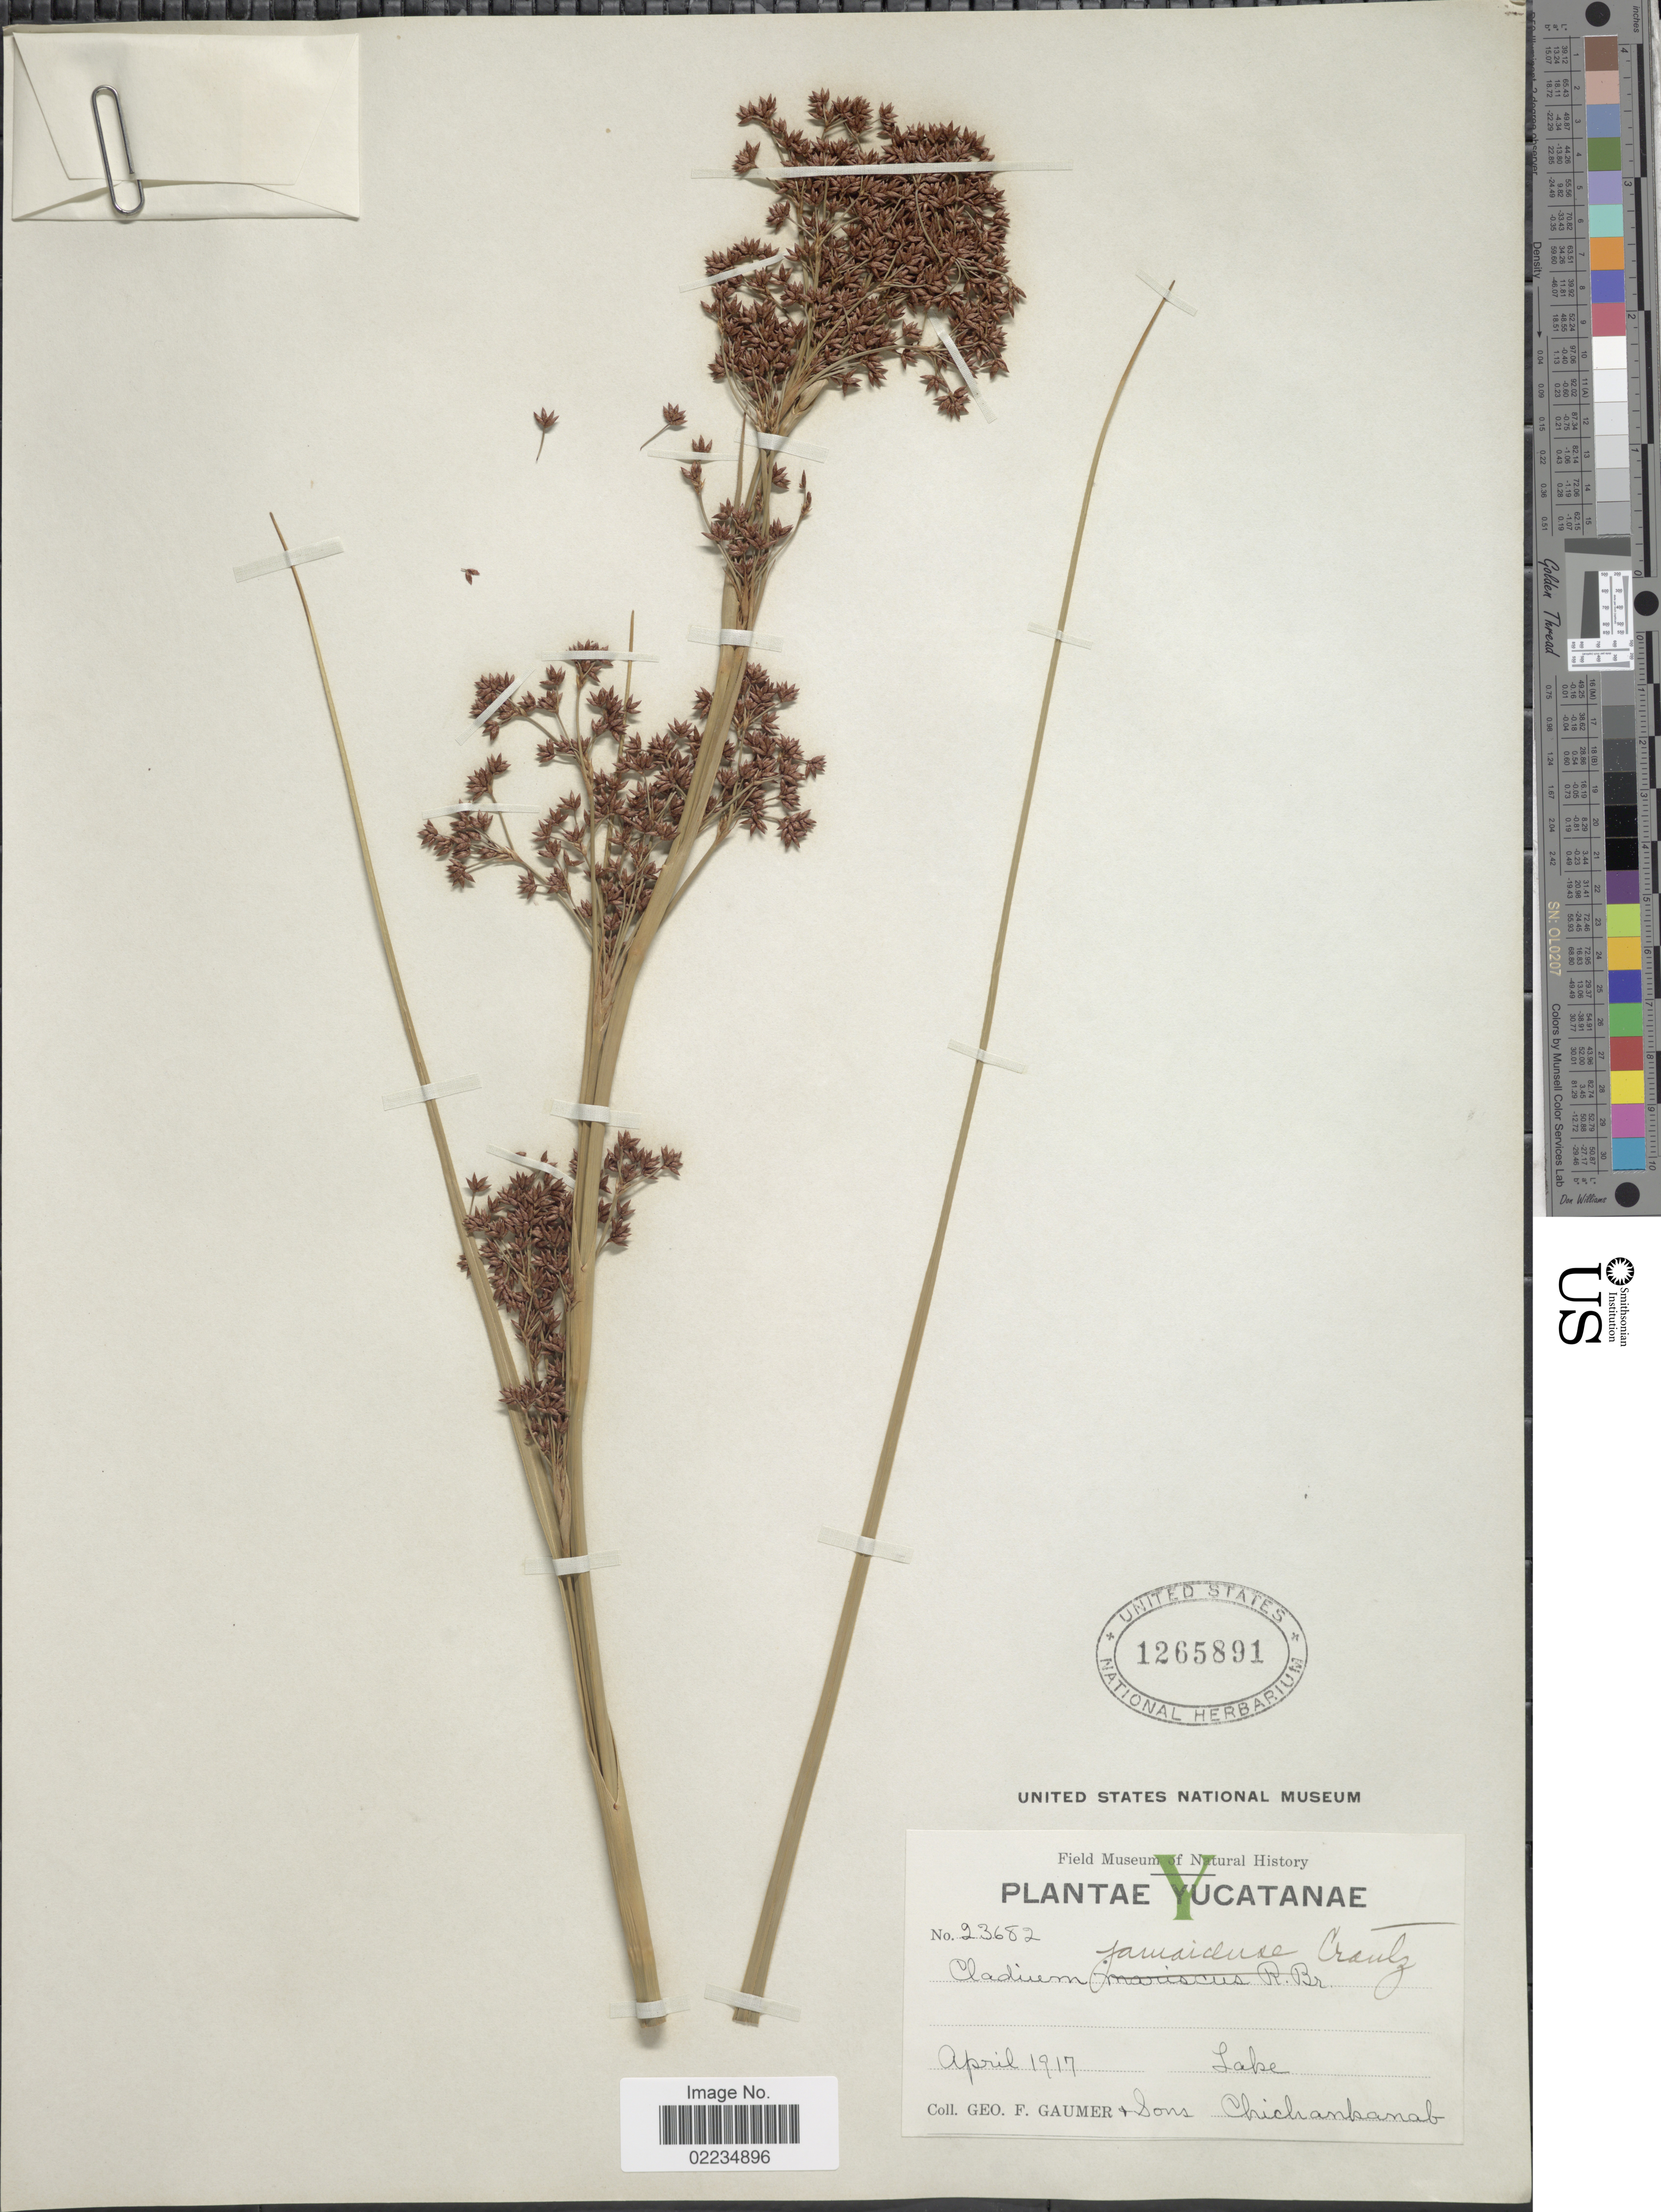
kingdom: Plantae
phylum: Tracheophyta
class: Liliopsida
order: Poales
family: Cyperaceae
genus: Cladium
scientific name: Cladium jamaicense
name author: Crantz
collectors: G. F. Gaumer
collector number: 23682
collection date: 1917-04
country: Mexico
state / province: Yucatán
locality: Lake, Chichankanab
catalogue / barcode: US 1265891